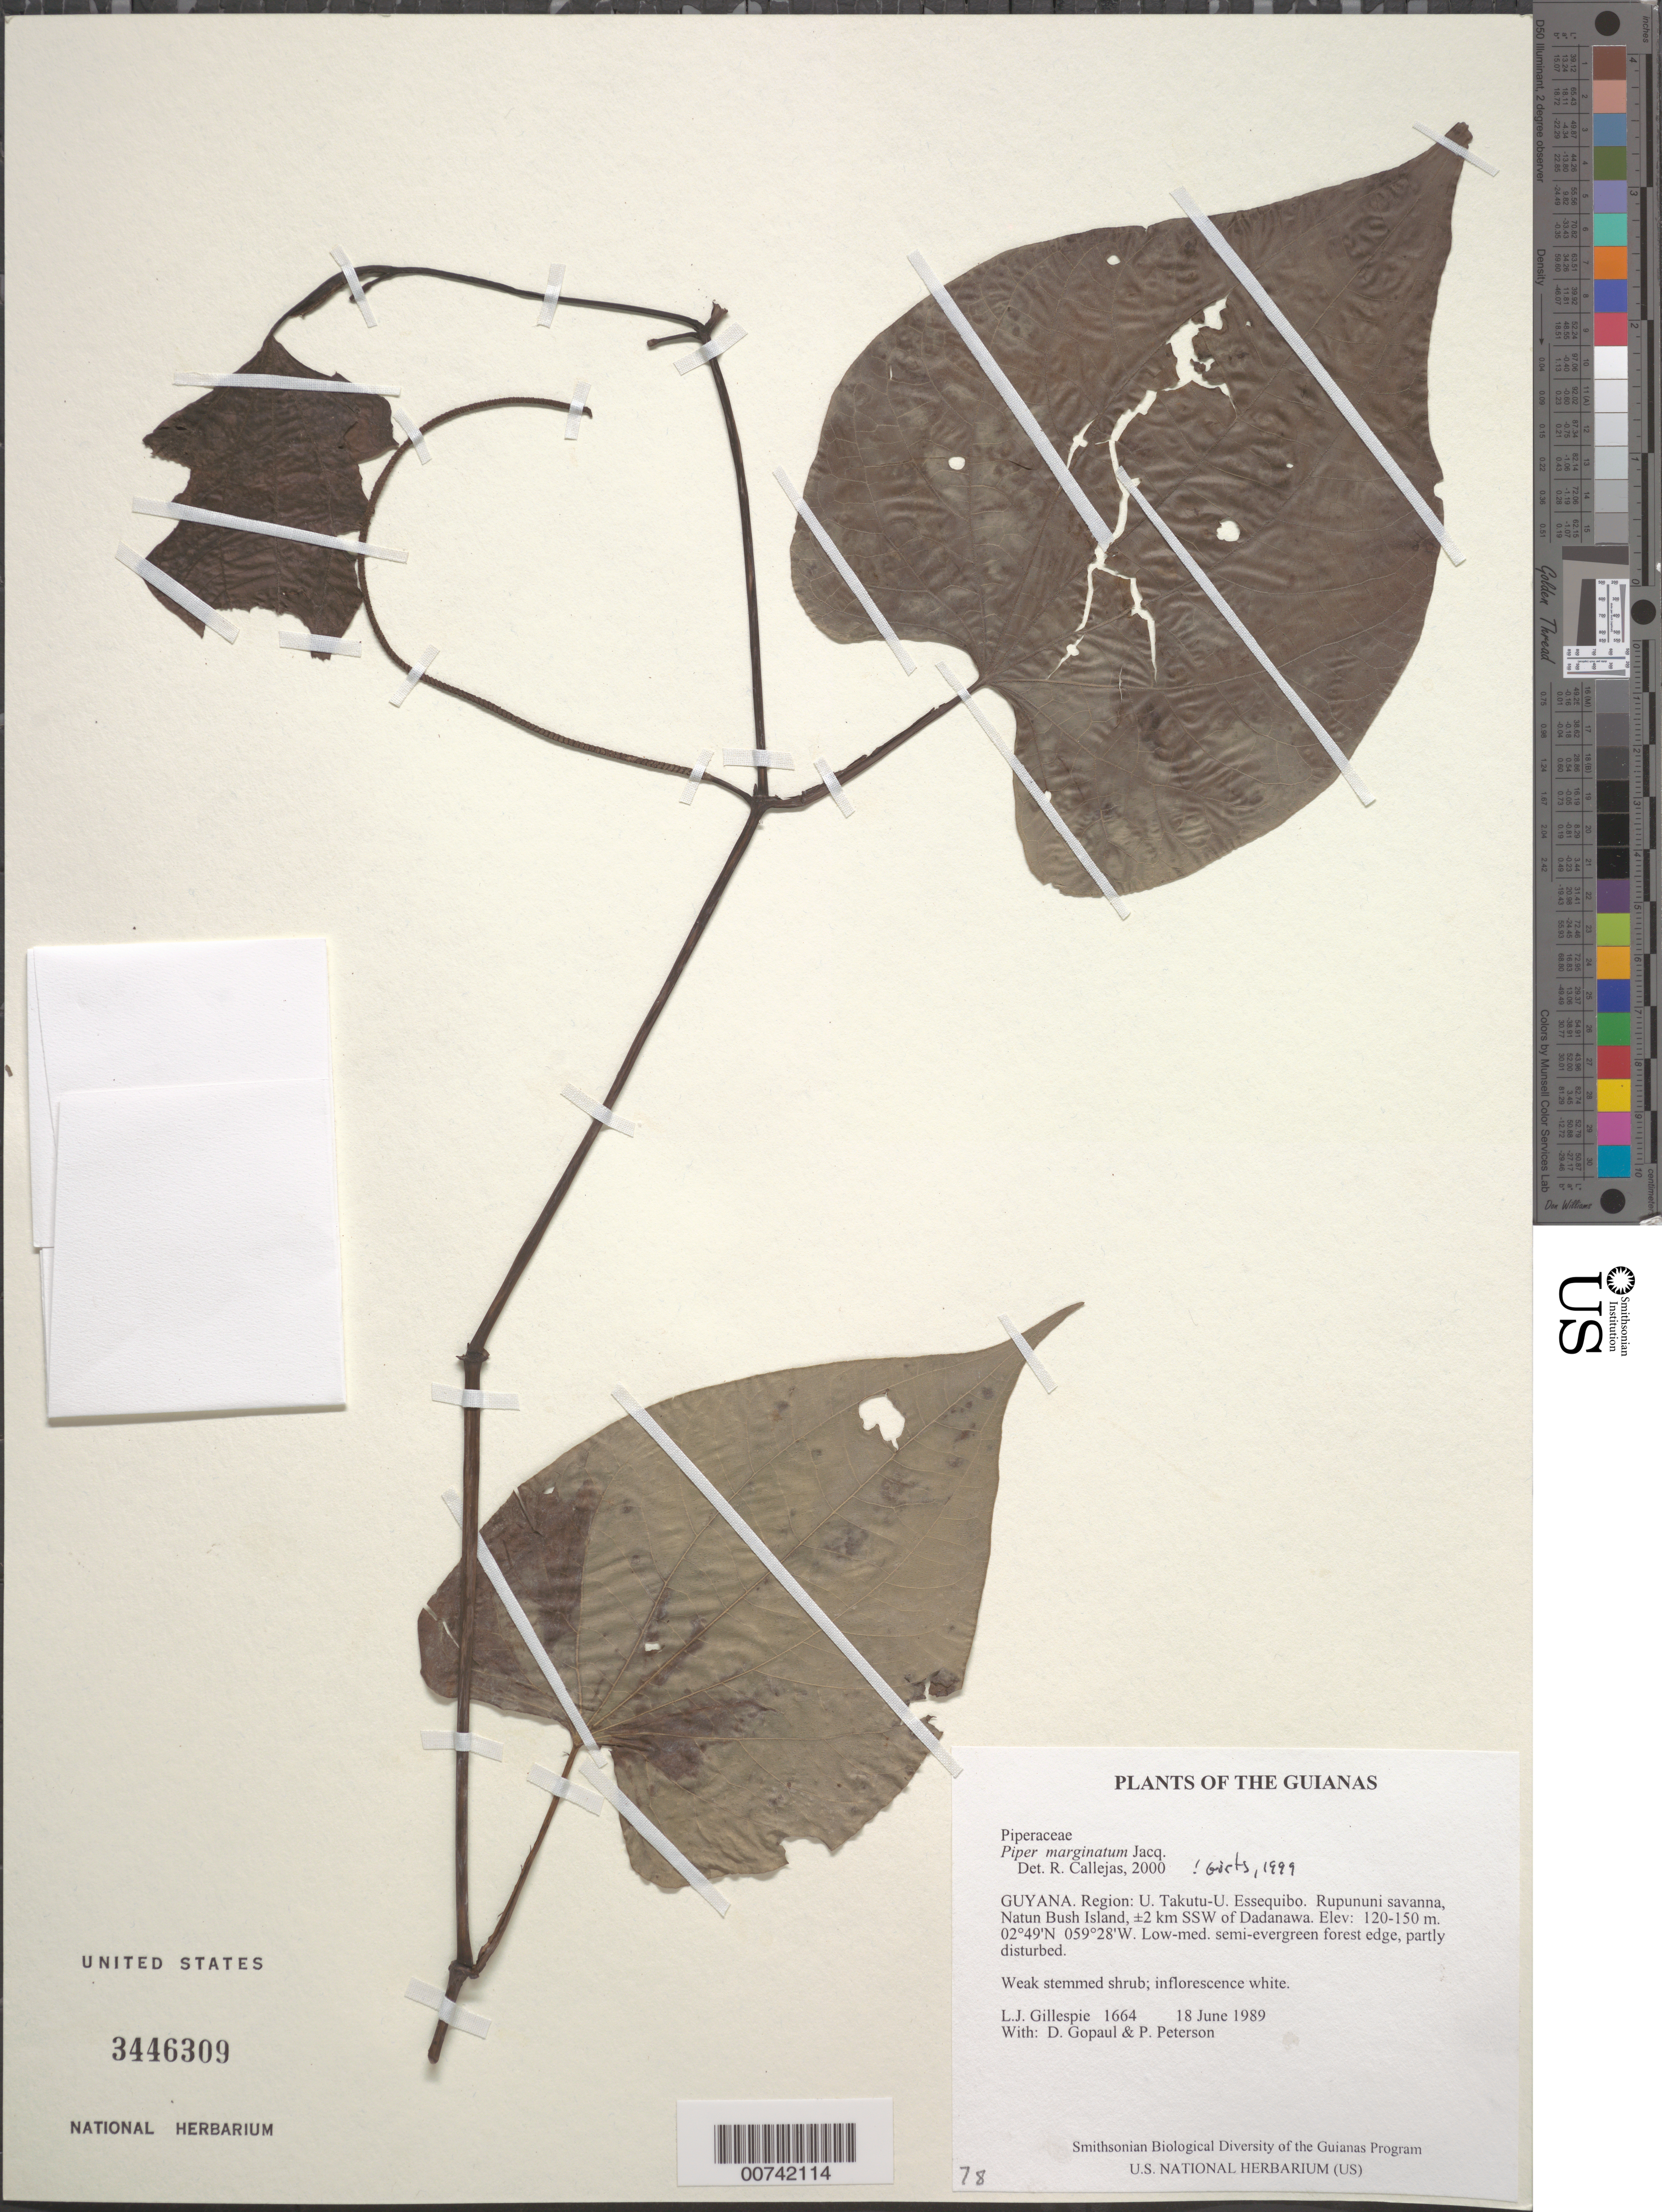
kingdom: Plantae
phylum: Tracheophyta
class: Magnoliopsida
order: Piperales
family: Piperaceae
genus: Piper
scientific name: Piper marginatum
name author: Jacq.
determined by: Görts-van Rijn, A. R. A.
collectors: L. J. Gillespie, D. Gopaul & P. M. Peterson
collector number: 1664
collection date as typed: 18 June 1989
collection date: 1989-06-18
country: Guyana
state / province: U. Takutu-U. Essequibo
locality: Rupununi savanna, Natun Bush Island, ±2 km SSW of Dadanawa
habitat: Low-med. semi-evergreen forest edge, partly disturbed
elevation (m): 120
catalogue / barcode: US 3446309